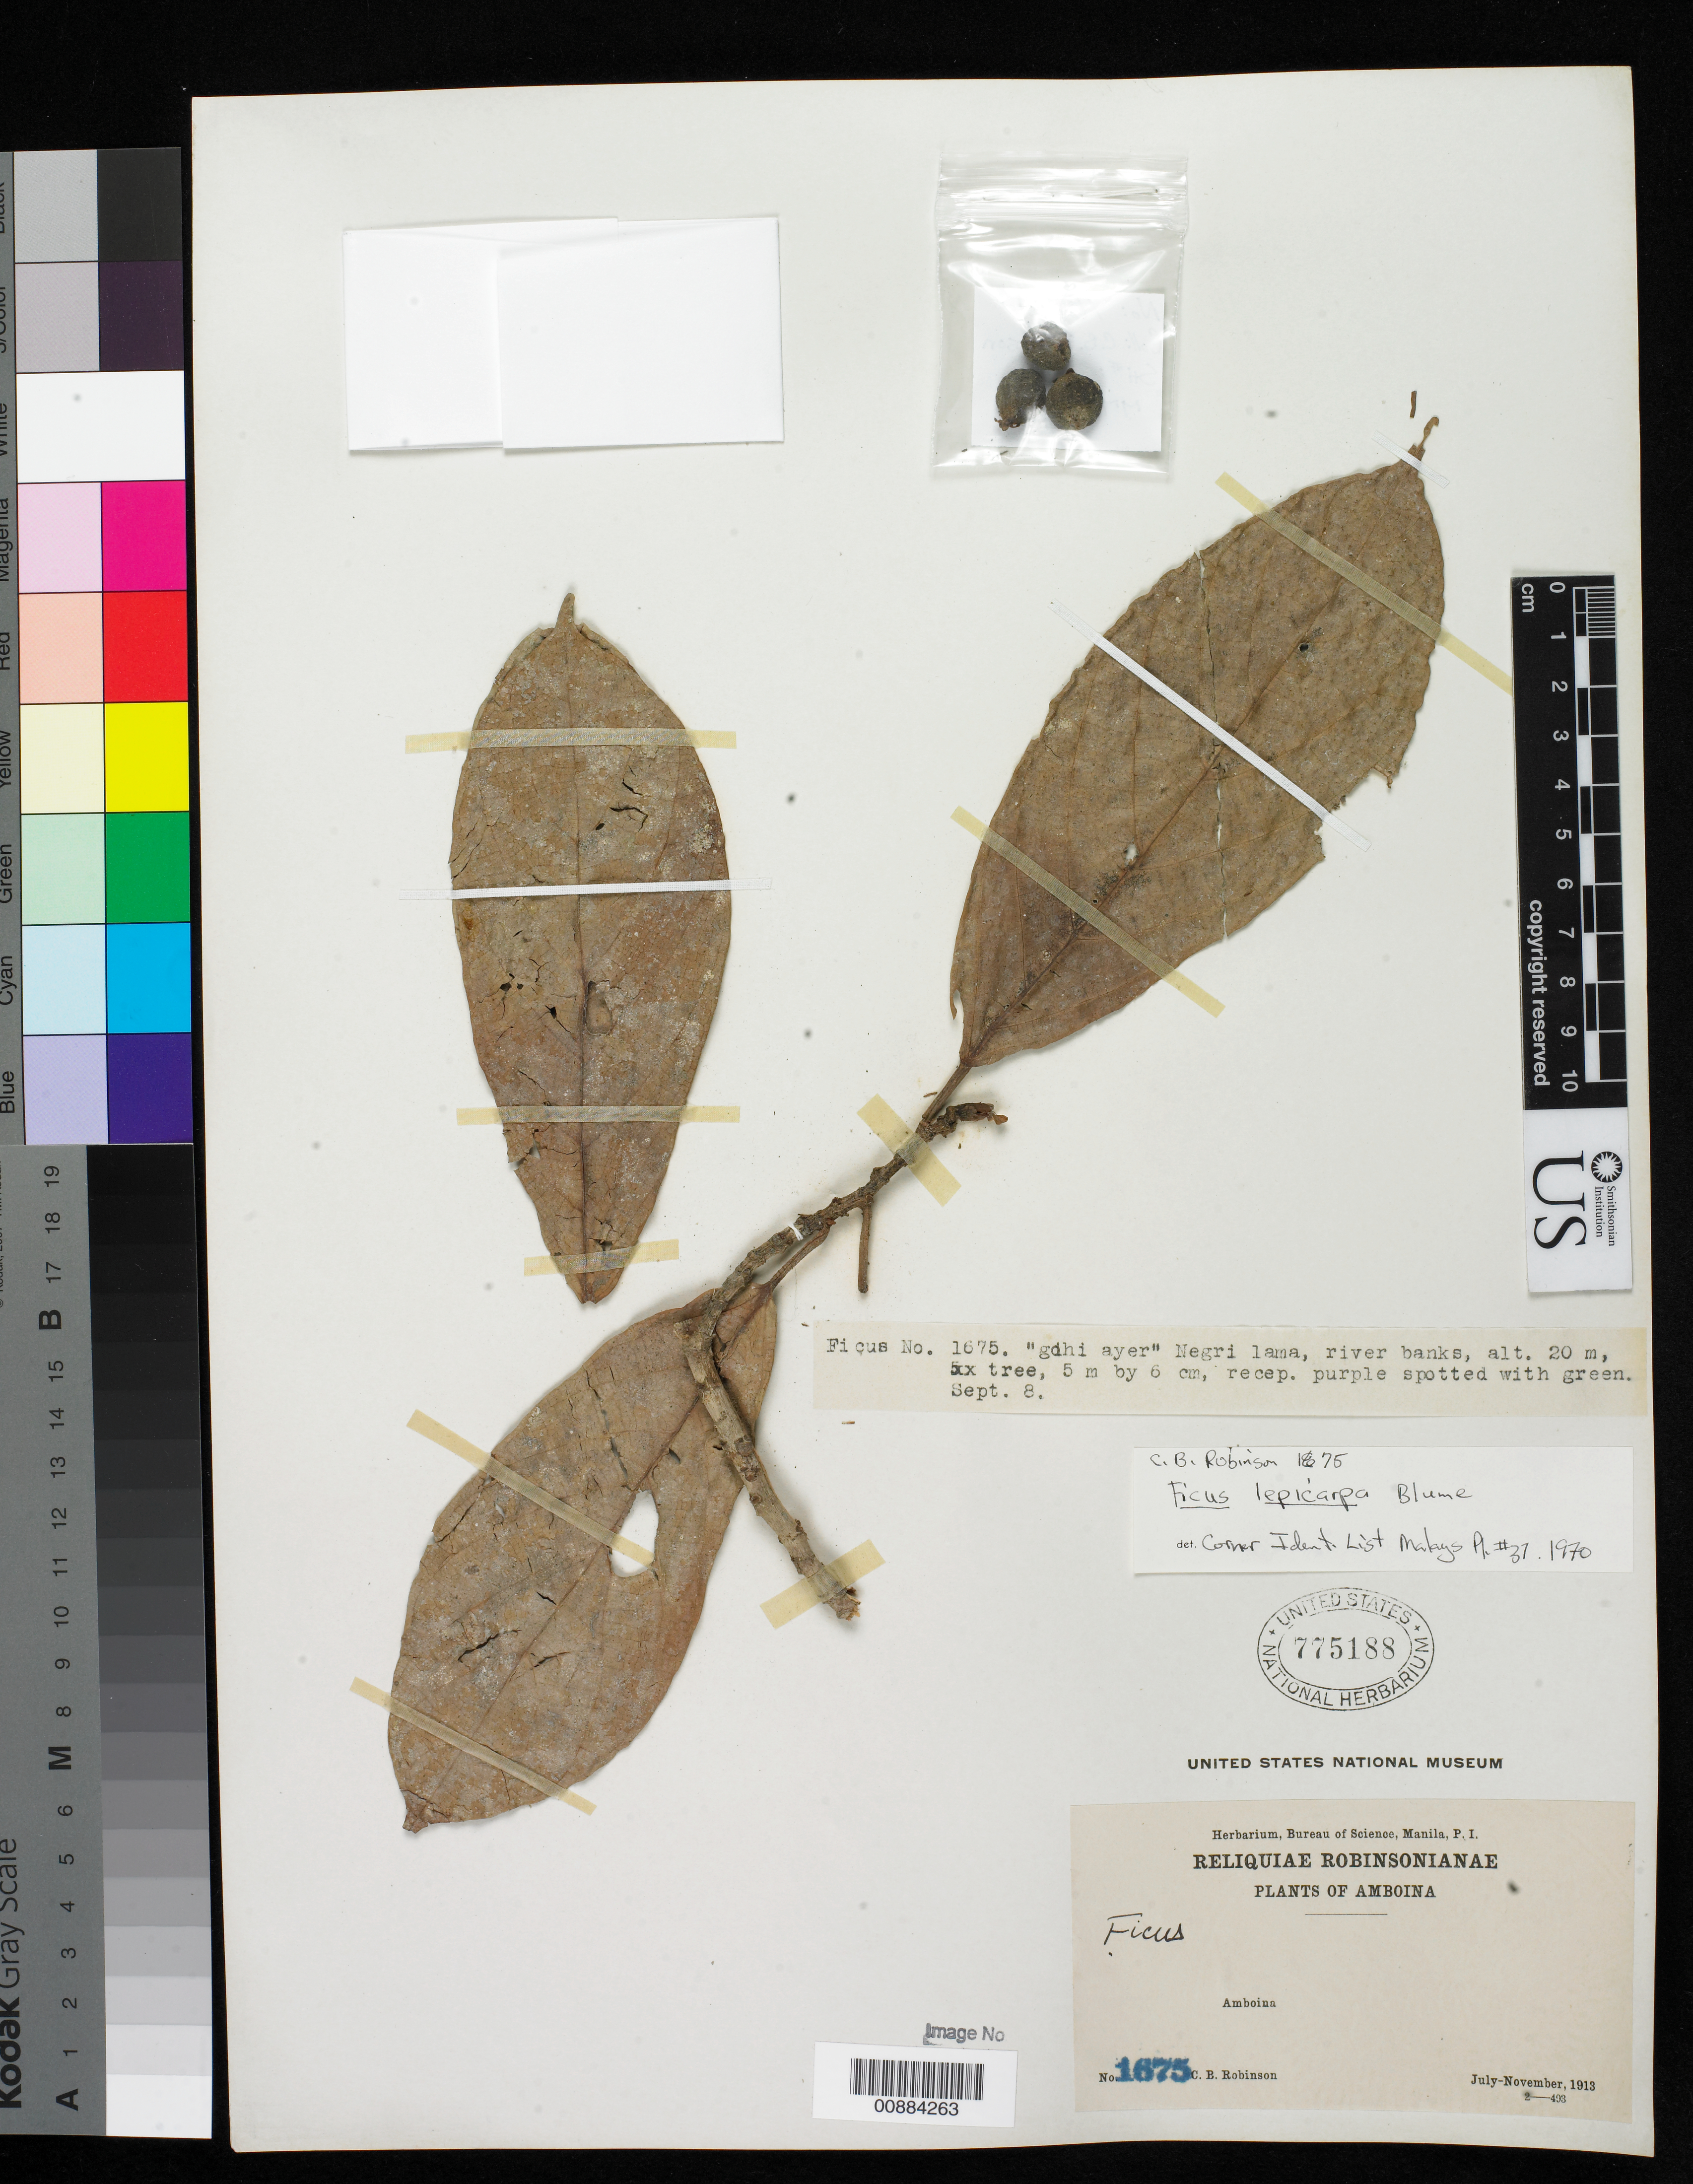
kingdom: Plantae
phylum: Tracheophyta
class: Magnoliopsida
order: Rosales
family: Moraceae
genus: Ficus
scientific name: Ficus lepicarpa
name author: Blume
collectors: C. Robinson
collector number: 1675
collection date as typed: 08 Sep 1913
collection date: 1913-09-08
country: Indonesia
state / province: Maluku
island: Amboina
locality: Negri Lama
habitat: river banks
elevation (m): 20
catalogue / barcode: US 775188